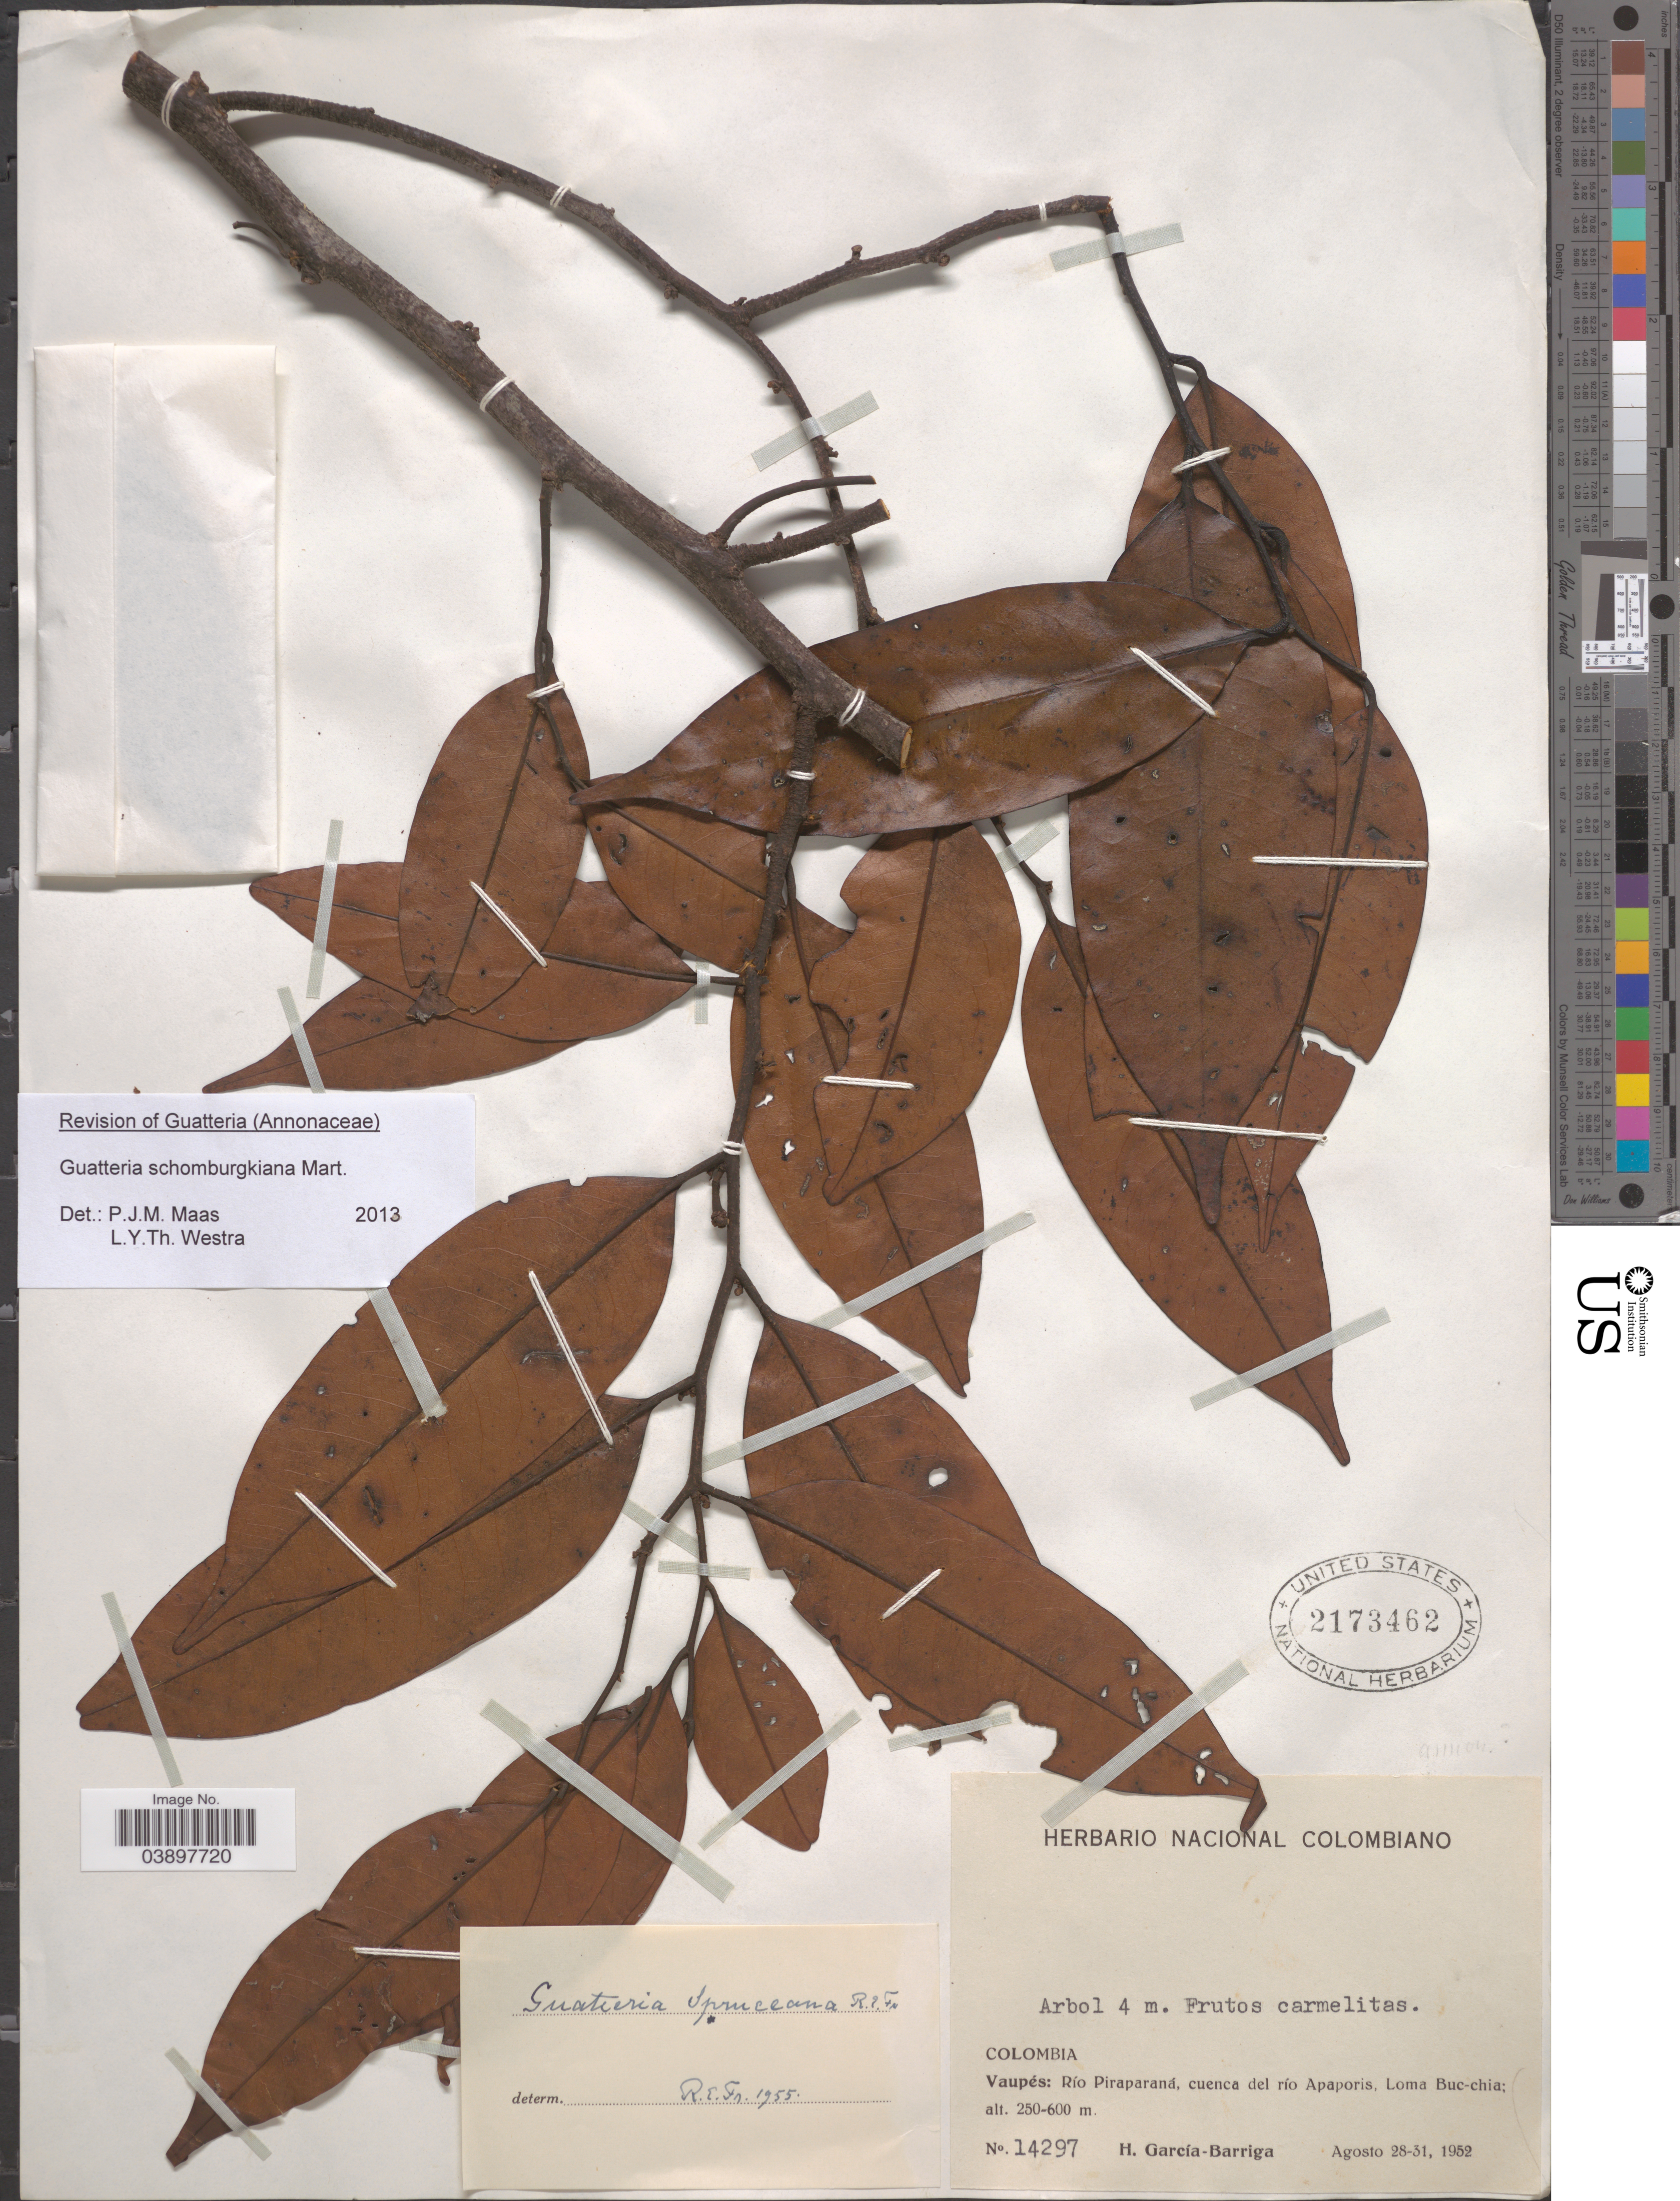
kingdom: Plantae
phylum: Tracheophyta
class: Magnoliopsida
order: Magnoliales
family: Annonaceae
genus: Guatteria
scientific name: Guatteria schomburgkiana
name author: Mart.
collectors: H. García Barriga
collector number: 14297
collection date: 1952-08-28/1952-08-31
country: Colombia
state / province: Vaupés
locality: Río Piraparaná, cuenca del río Apaporis, Loma Buc-chia.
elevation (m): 250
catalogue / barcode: US 2173462